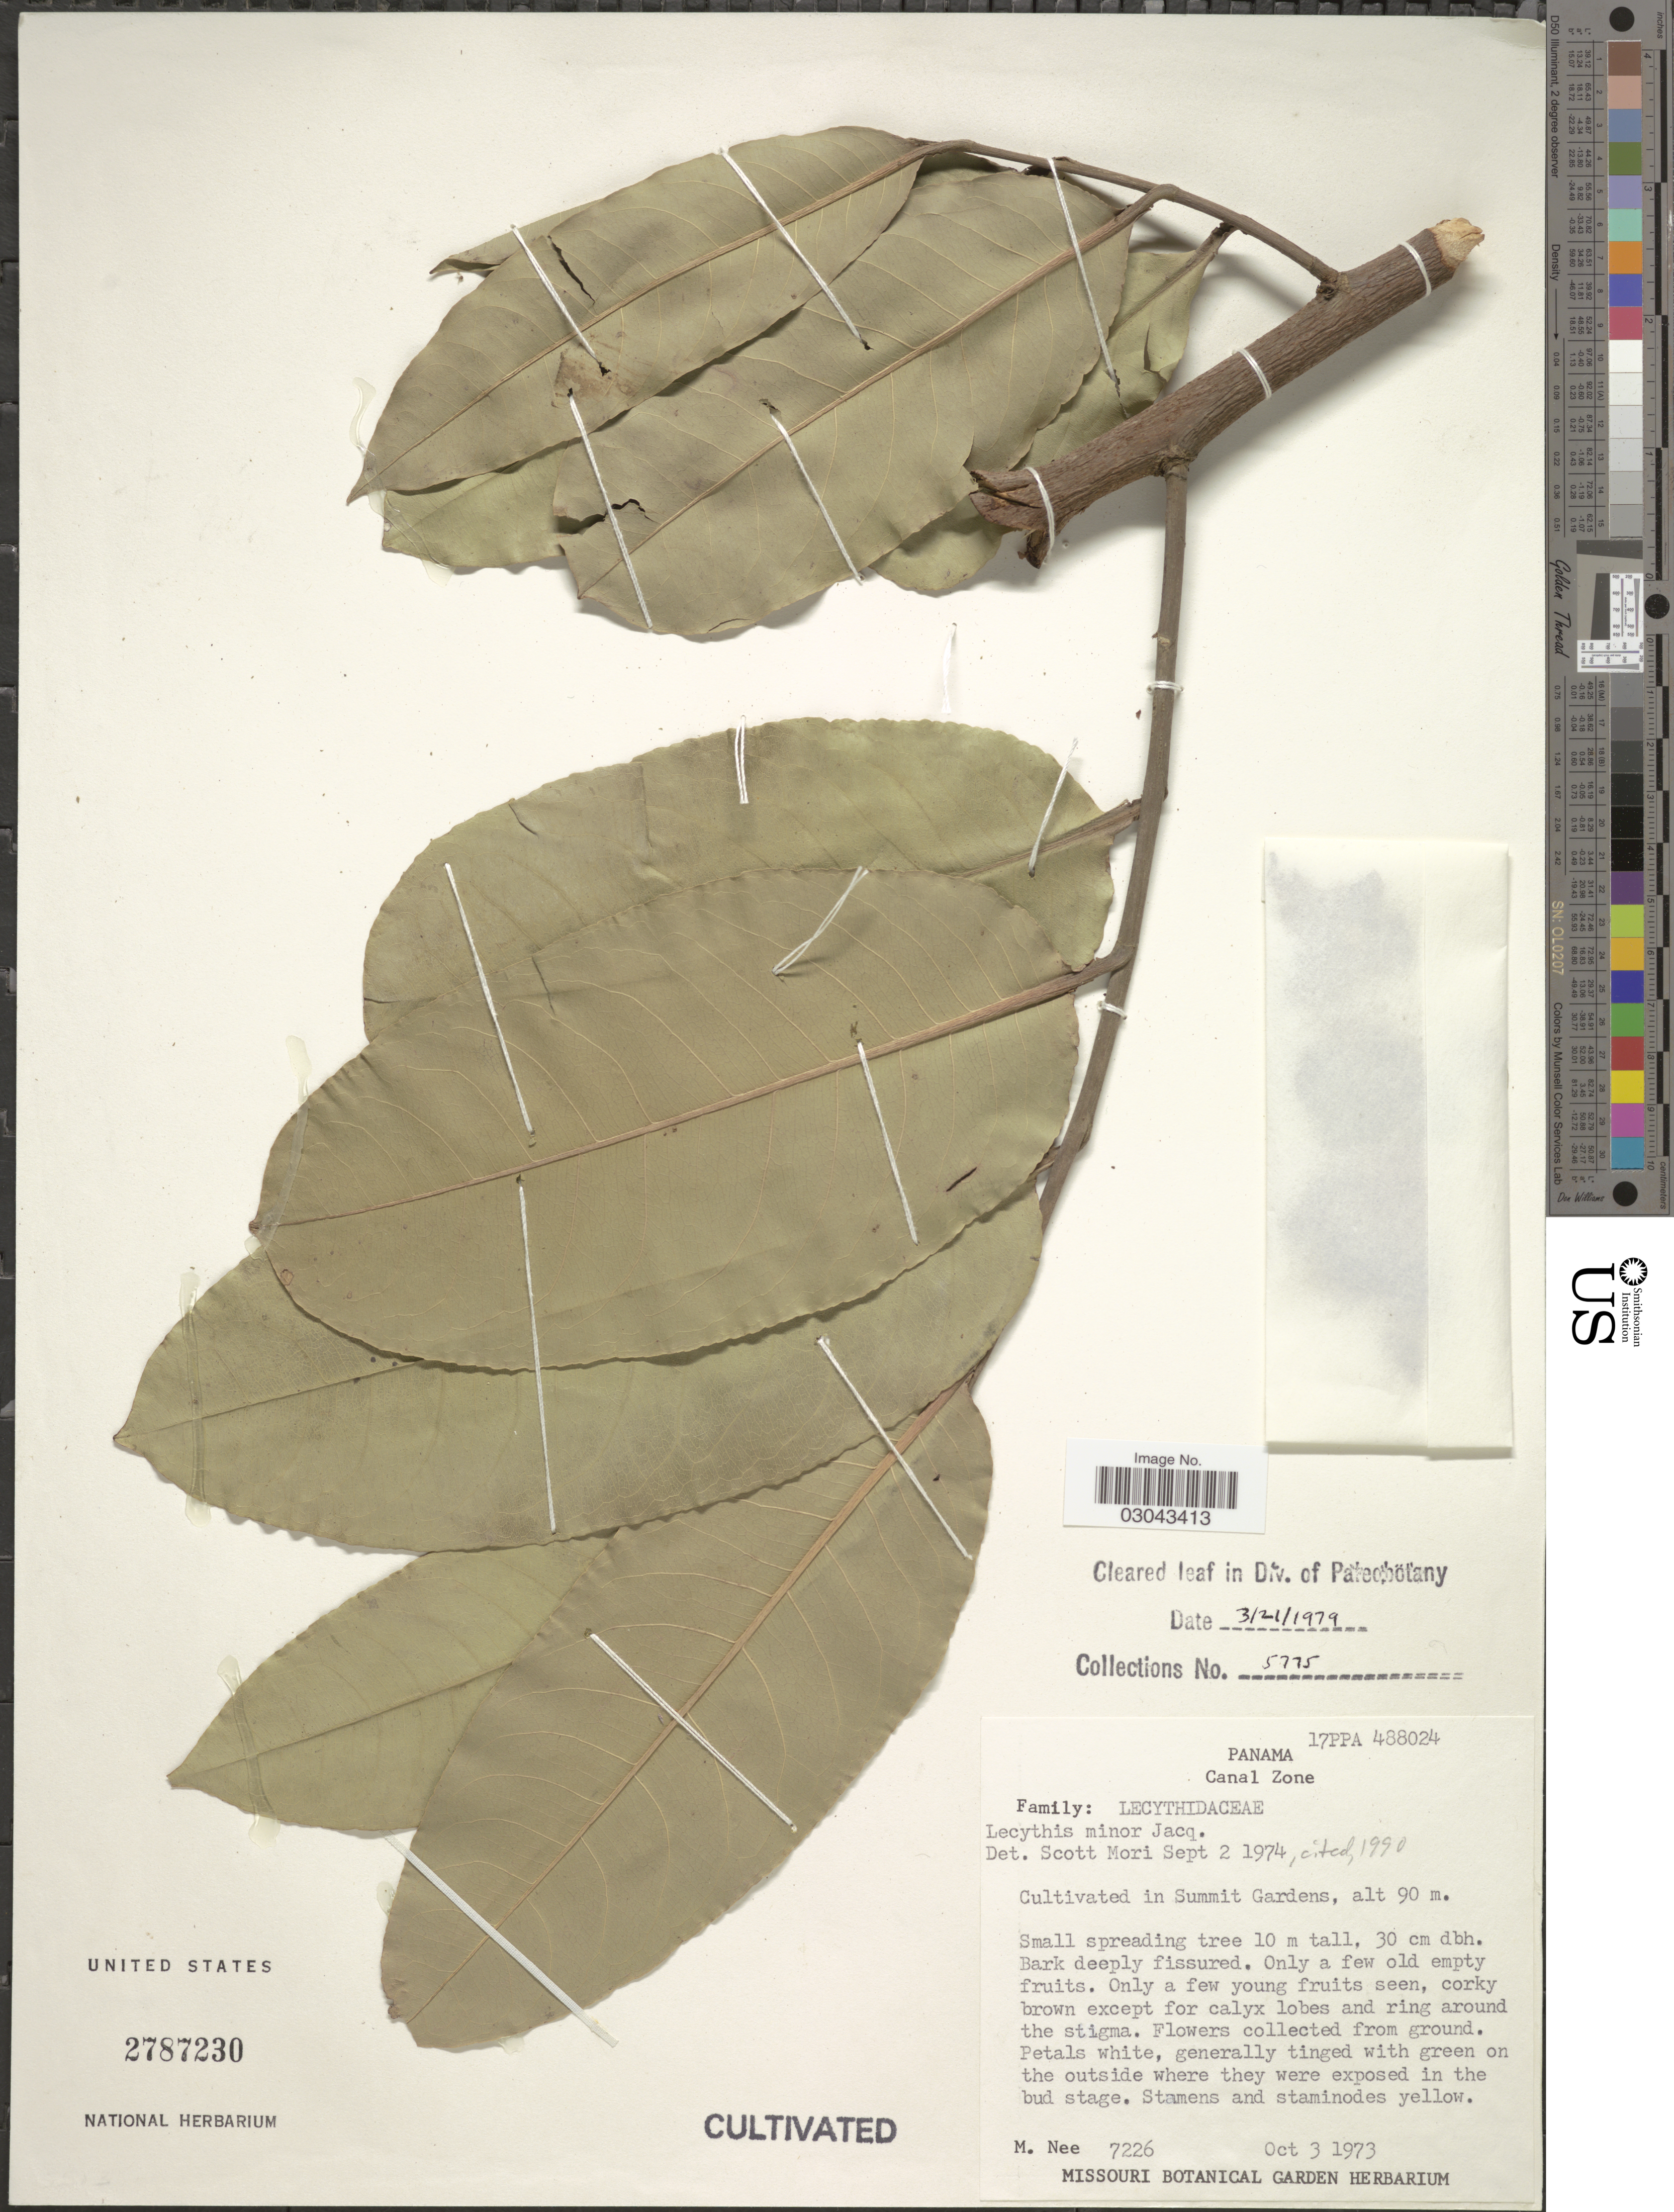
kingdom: Plantae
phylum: Tracheophyta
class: Magnoliopsida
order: Ericales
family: Lecythidaceae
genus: Lecythis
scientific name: Lecythis minor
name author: Jacq.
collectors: M. Nee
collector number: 7226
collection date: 1973-10-03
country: Panama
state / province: Colón / Panamá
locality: Canal Zone, Cultivated in Summit Garden.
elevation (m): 90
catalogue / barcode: US 2787230